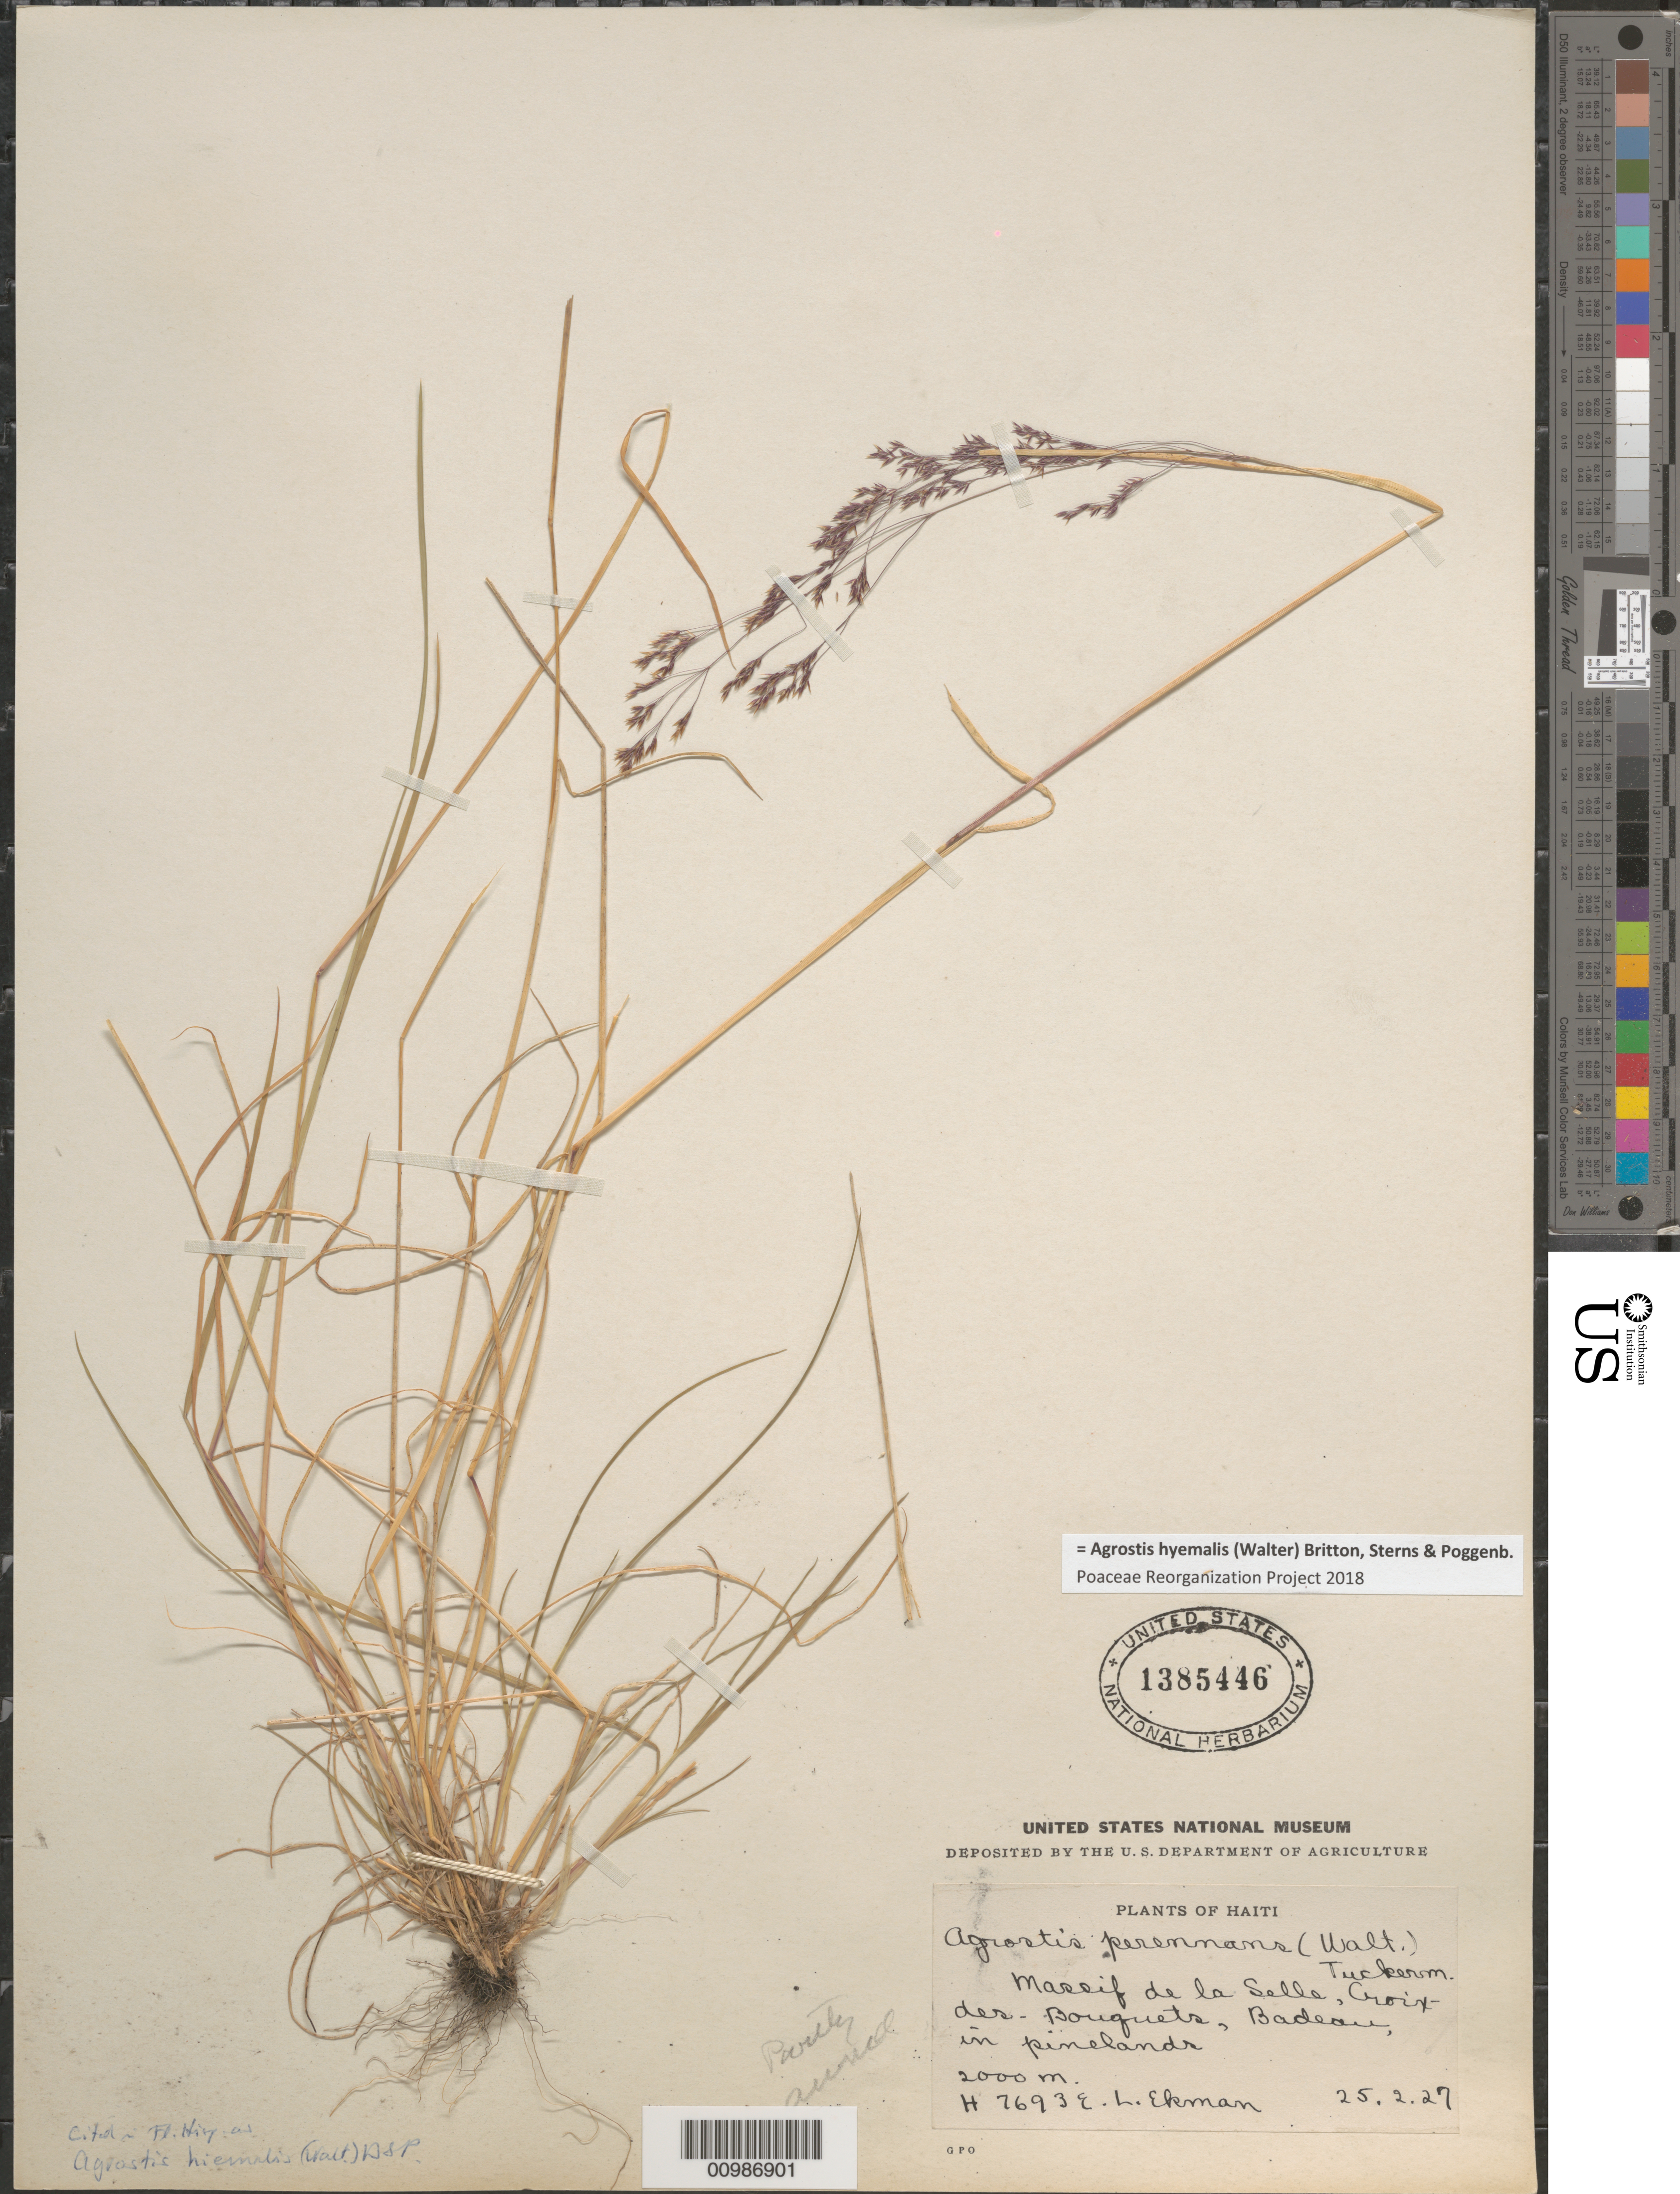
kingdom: Plantae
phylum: Tracheophyta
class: Liliopsida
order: Poales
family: Poaceae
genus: Agrostis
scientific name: Agrostis hyemalis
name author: (Walter) Britton et al.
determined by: Poaceae Reorganization Project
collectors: E. L. Ekman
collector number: H 7693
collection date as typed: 25 Feb 1927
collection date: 1927-02-25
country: Haiti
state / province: Óuest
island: Hispaniola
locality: Massif de la Selle, Croix-des-bouquets, Badeau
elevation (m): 2000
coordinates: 0 N, 0 E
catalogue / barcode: US 1385446